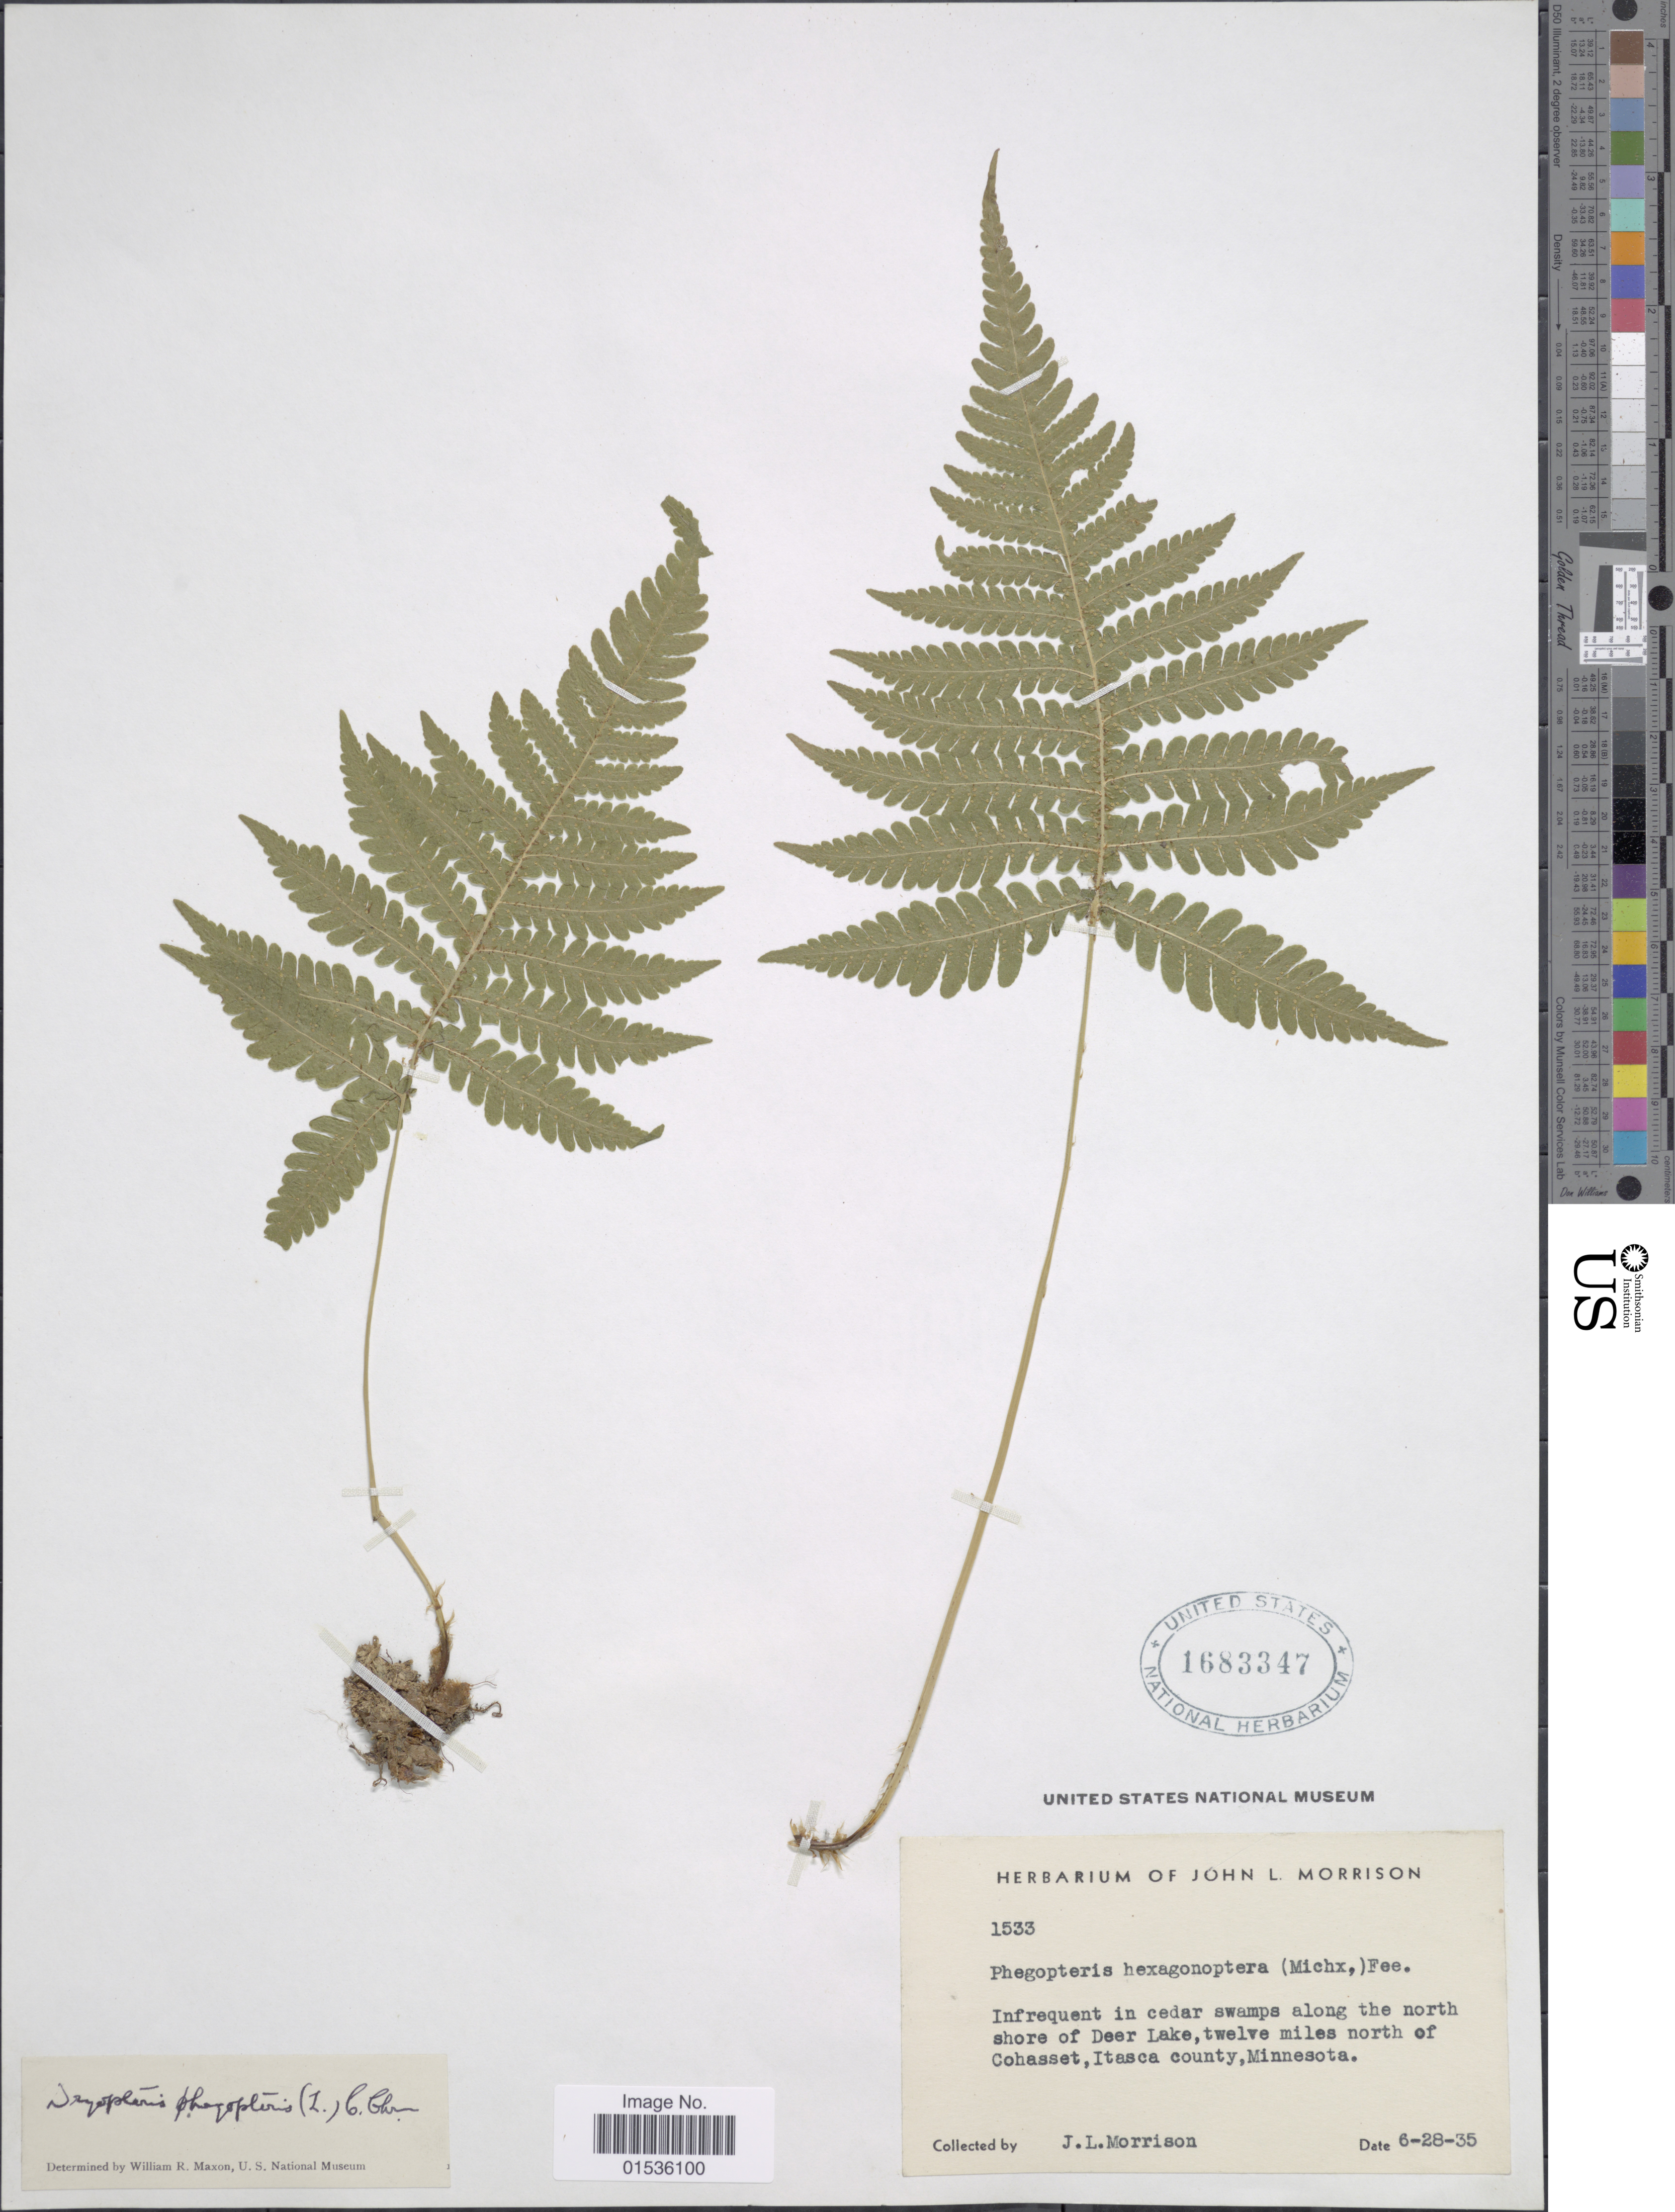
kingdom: Plantae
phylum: Tracheophyta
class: Polypodiopsida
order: Polypodiales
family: Thelypteridaceae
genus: Phegopteris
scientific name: Phegopteris connectilis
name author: (Michx.) Watt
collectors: J. L. Morrison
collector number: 1533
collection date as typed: Transcribed d/m/y: 28/6/35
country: United States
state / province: Minnesota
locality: Along the north shore of Deer Lake, twelve miles north of Cohasset, Itasca county, Minnesota.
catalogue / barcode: US 1683347